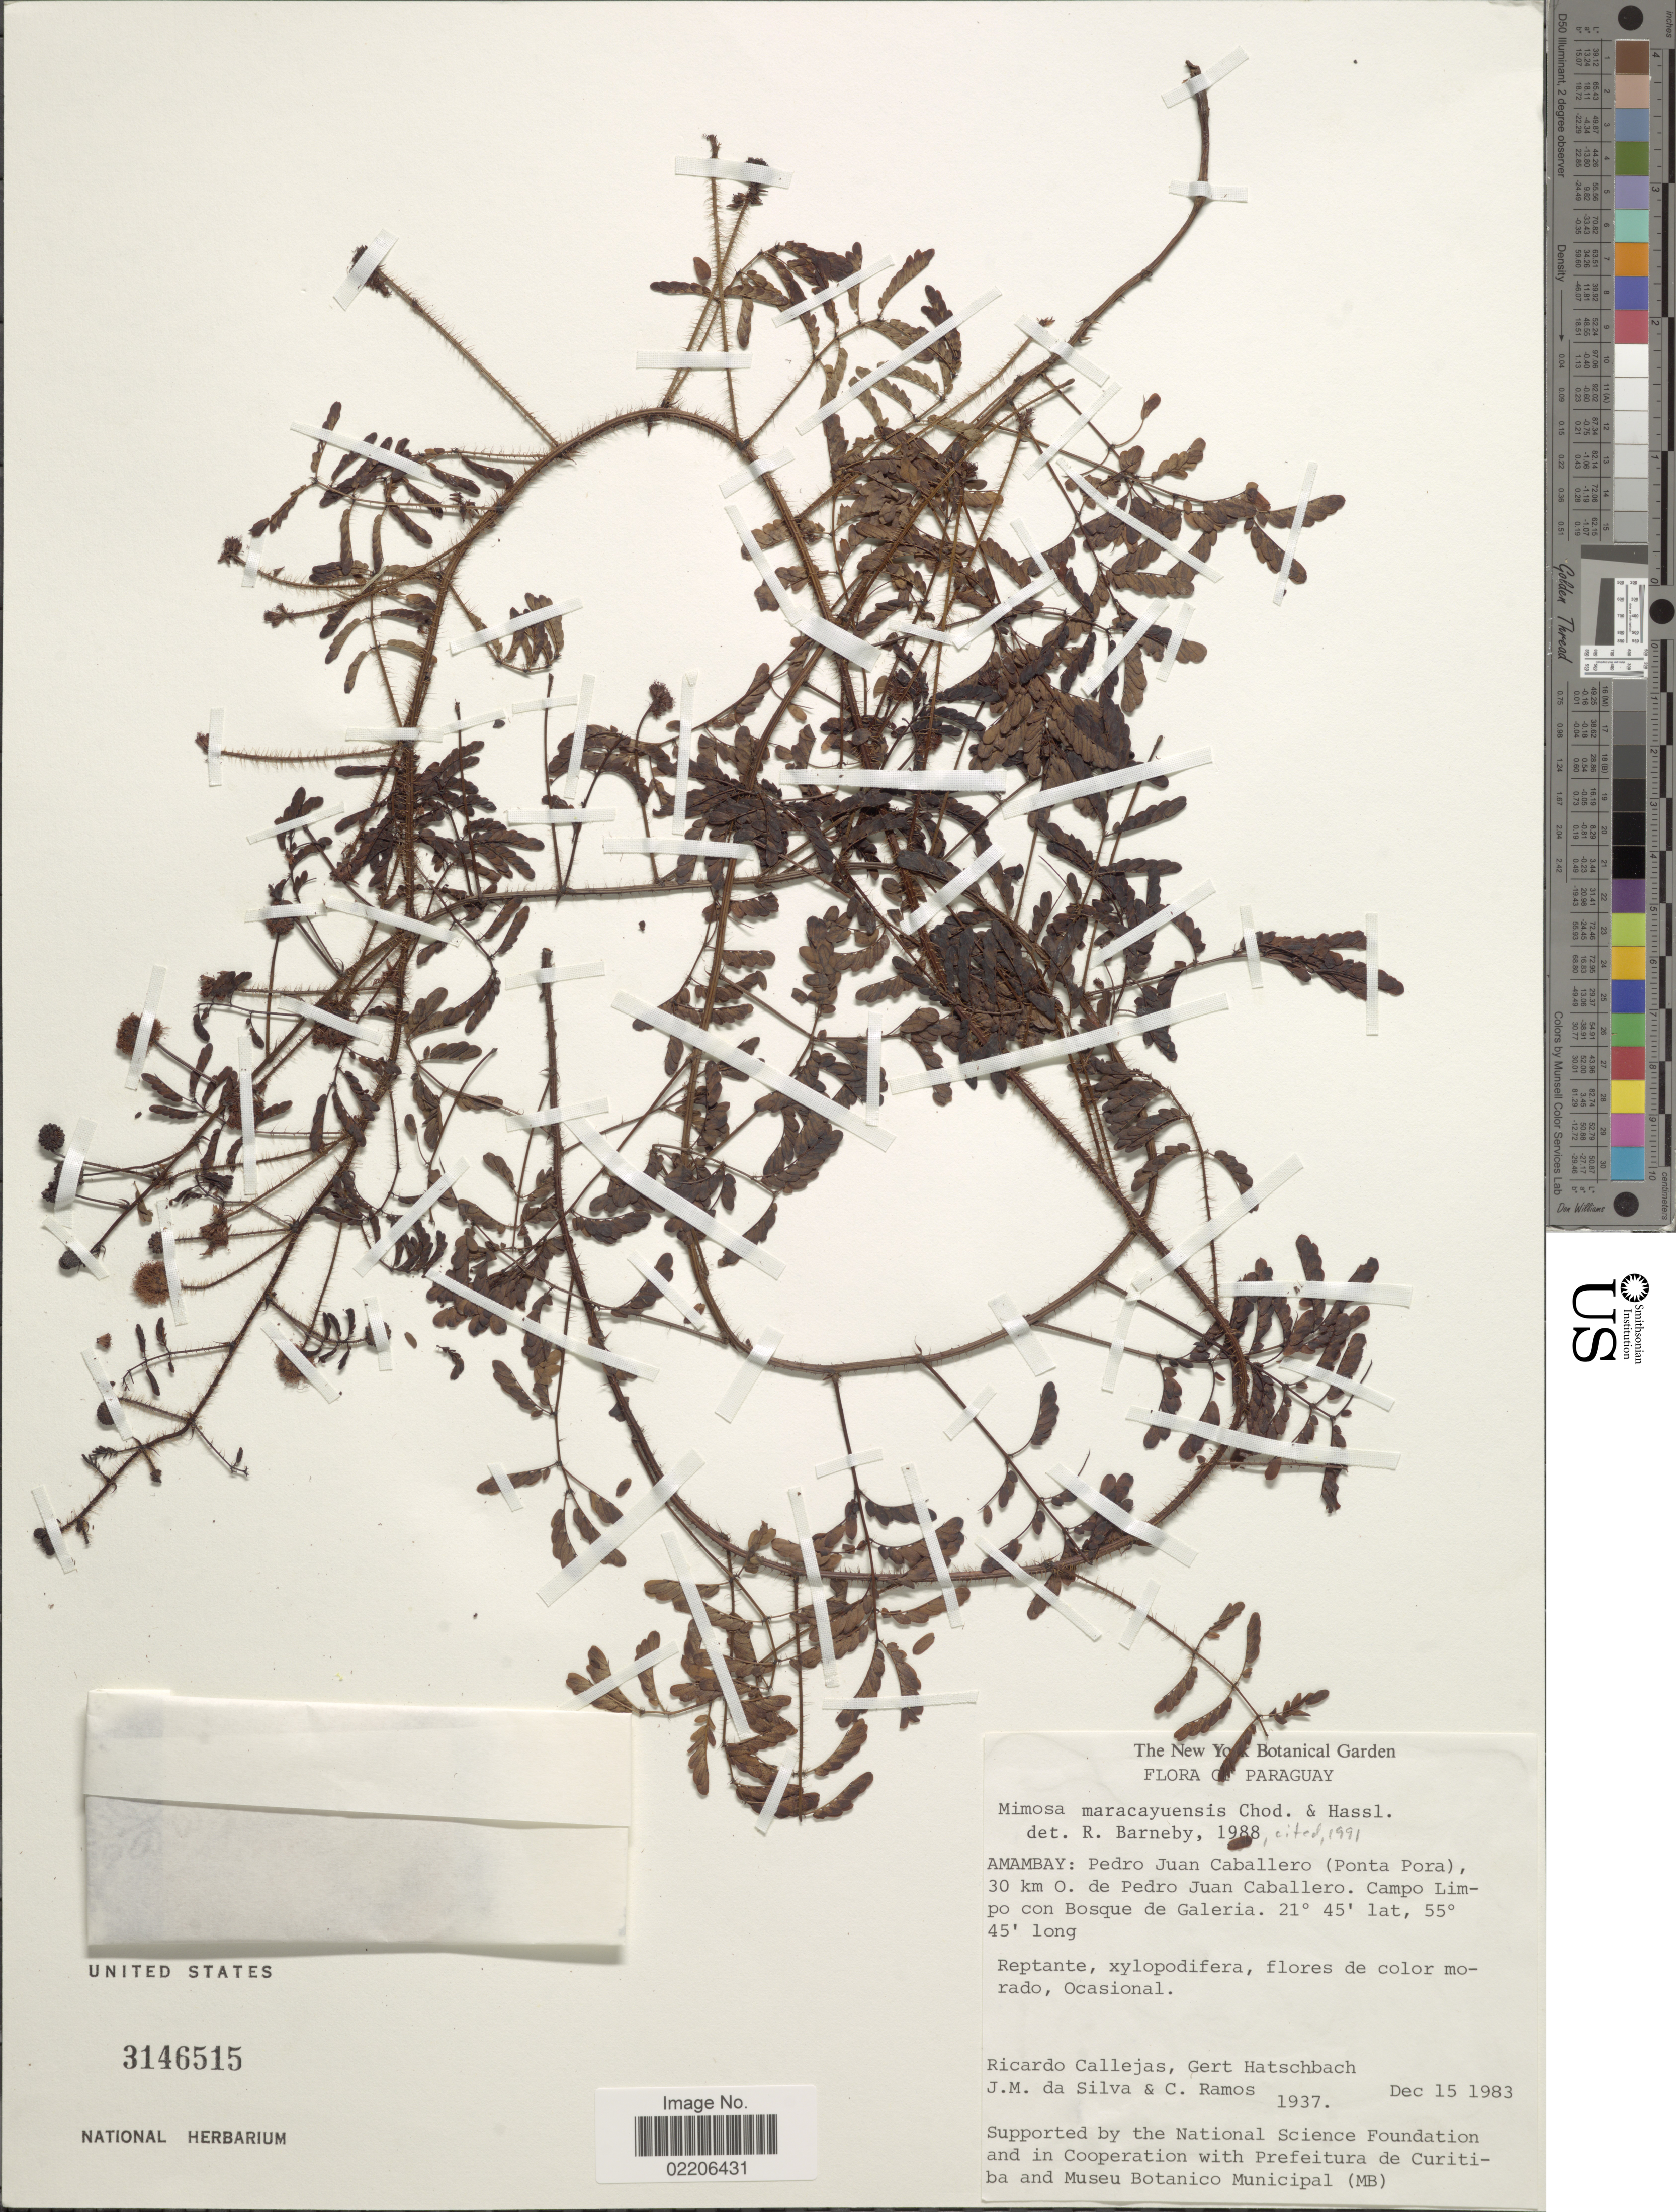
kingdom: Plantae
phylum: Tracheophyta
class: Magnoliopsida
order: Fabales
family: Fabaceae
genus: Mimosa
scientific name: Mimosa maracayuensis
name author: Chodat & Hassl.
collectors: R. Callejas, G. Hatschbach, J. M. Silva & C. Ramos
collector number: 1937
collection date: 1983-12-15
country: Paraguay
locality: Amambay: Pedro Juan Caballero (Ponta Pora), 30 km O. de Pedro Juan Caballero, Campo Limpo con Bosque de Galeria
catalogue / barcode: US 3146515